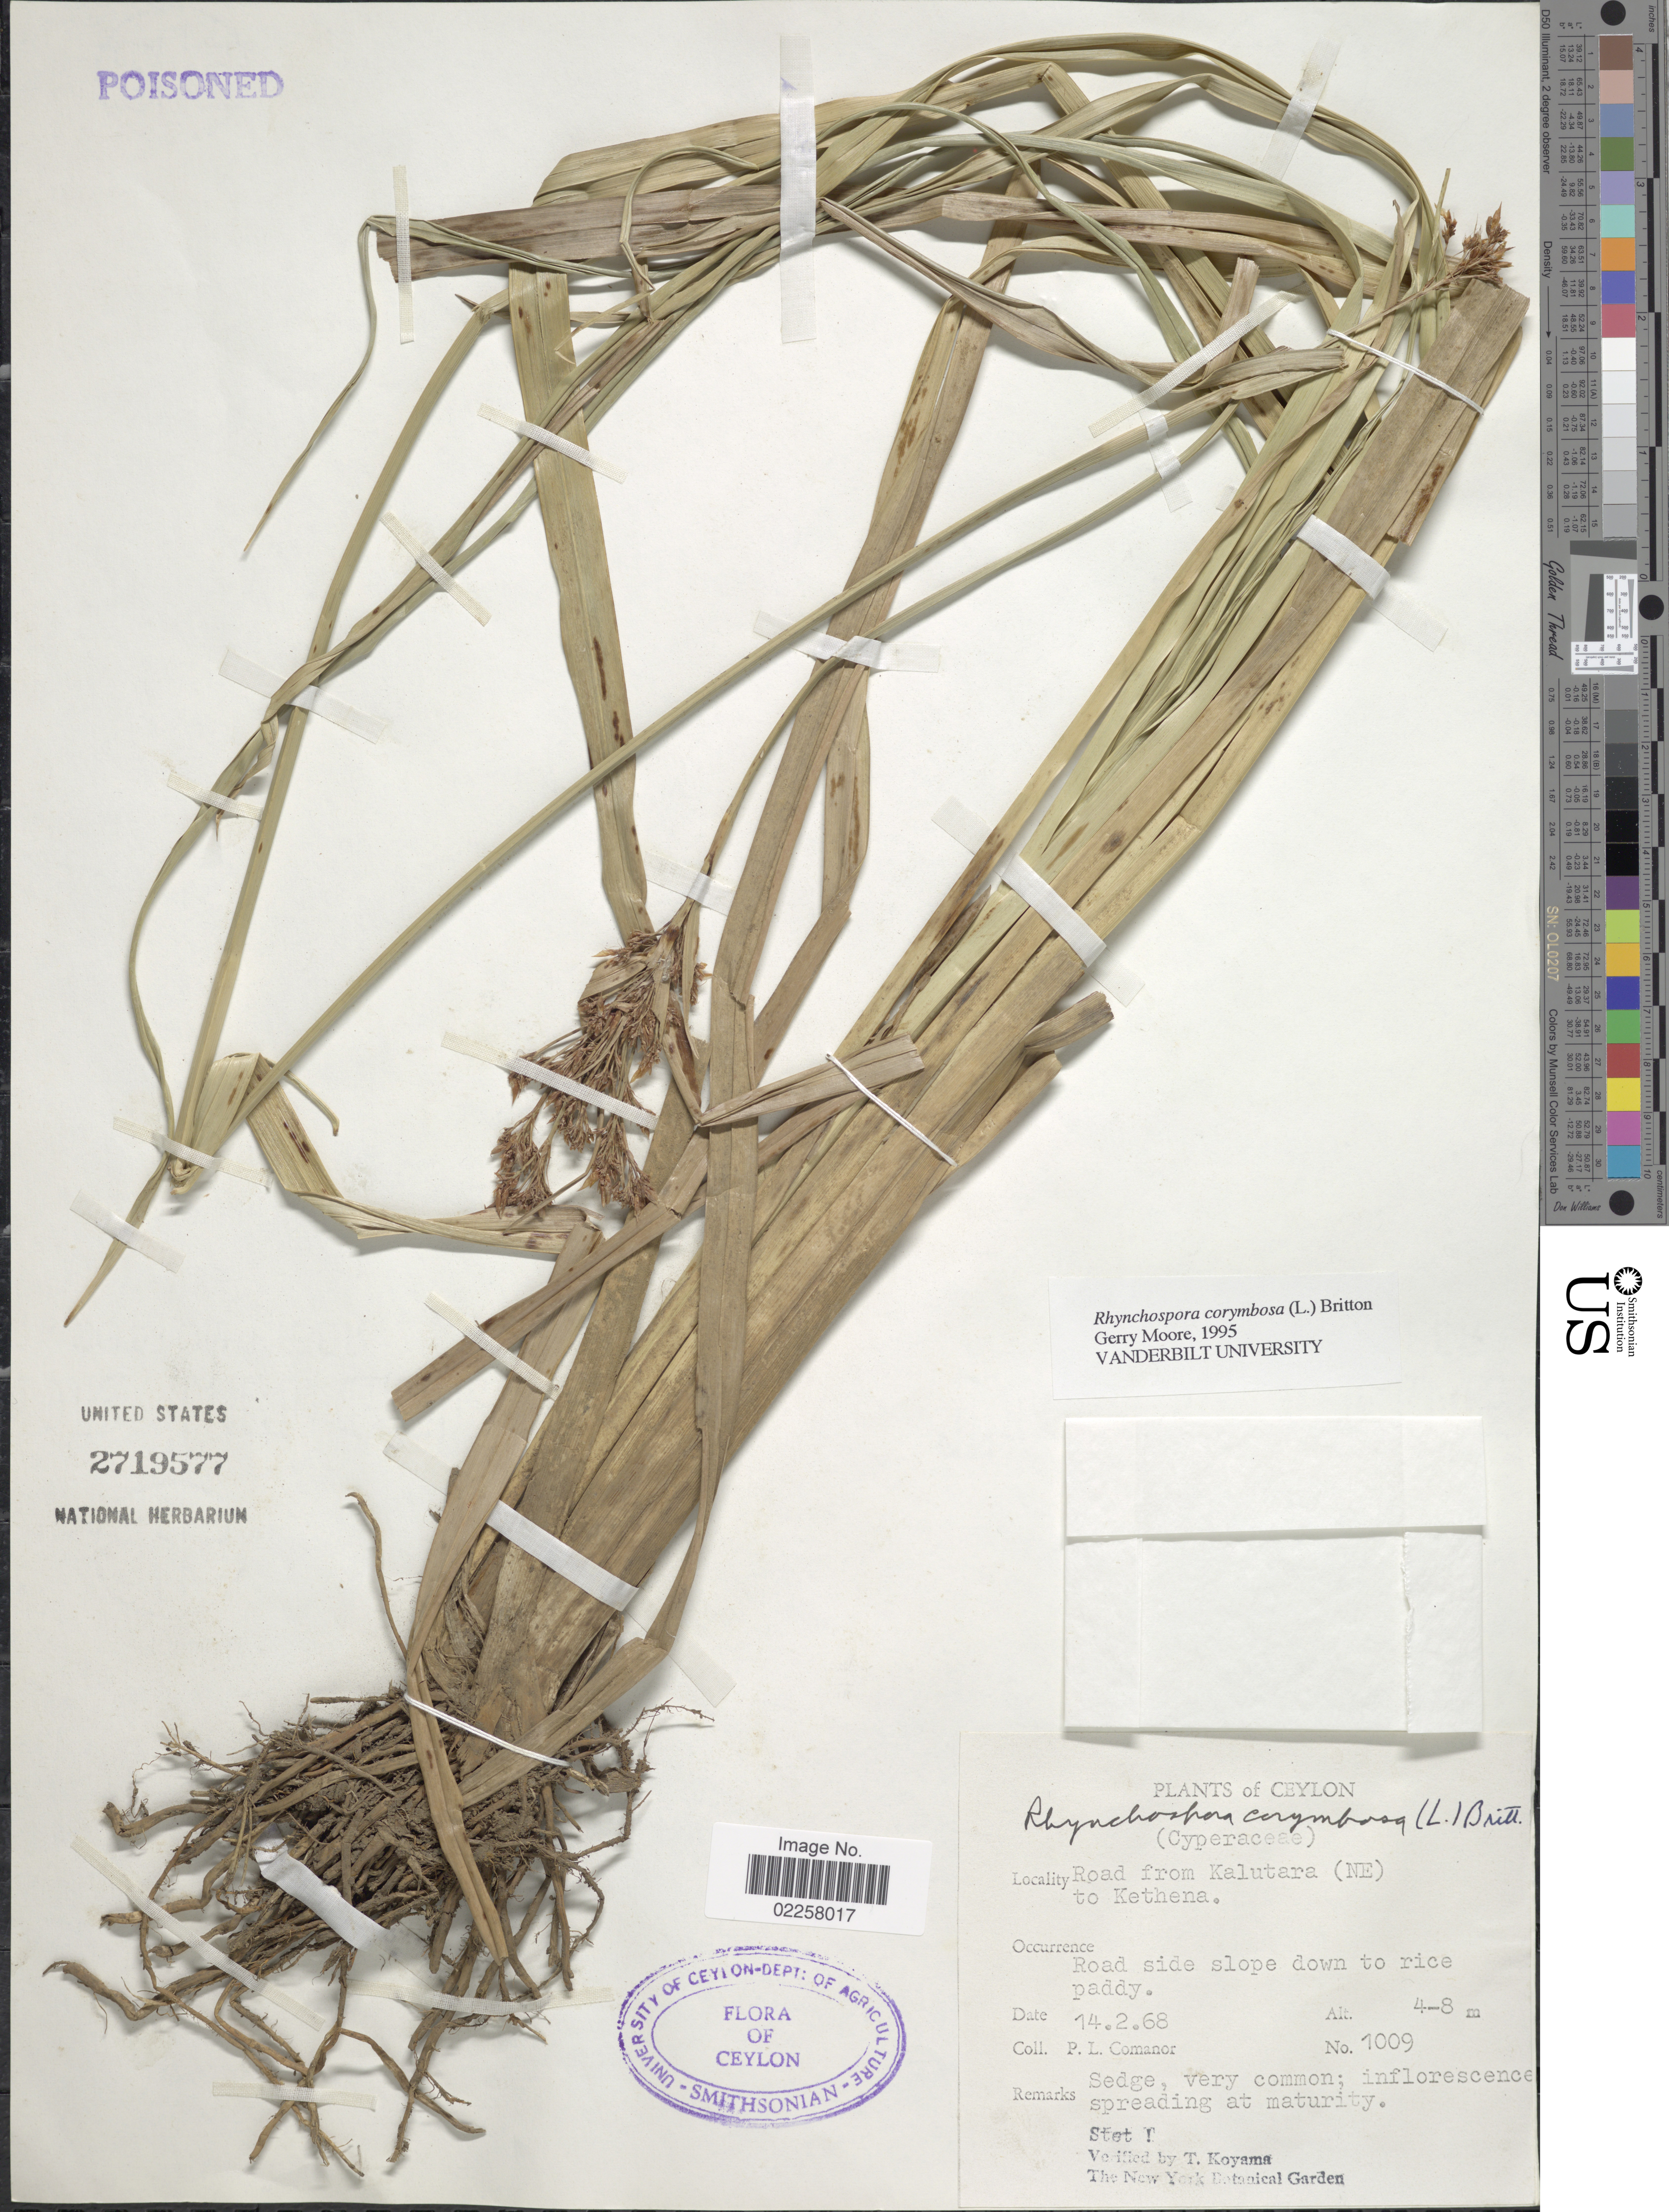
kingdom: Plantae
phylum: Tracheophyta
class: Liliopsida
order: Poales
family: Cyperaceae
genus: Rhynchospora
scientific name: Rhynchospora corymbosa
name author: (L.) Britton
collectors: P. Comanor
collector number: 1009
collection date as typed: Transcribed d/m/y: 14/2/68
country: Sri Lanka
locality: Ceylon. Road from Kalutara (NE) to Kethena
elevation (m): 4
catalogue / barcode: US 2719577